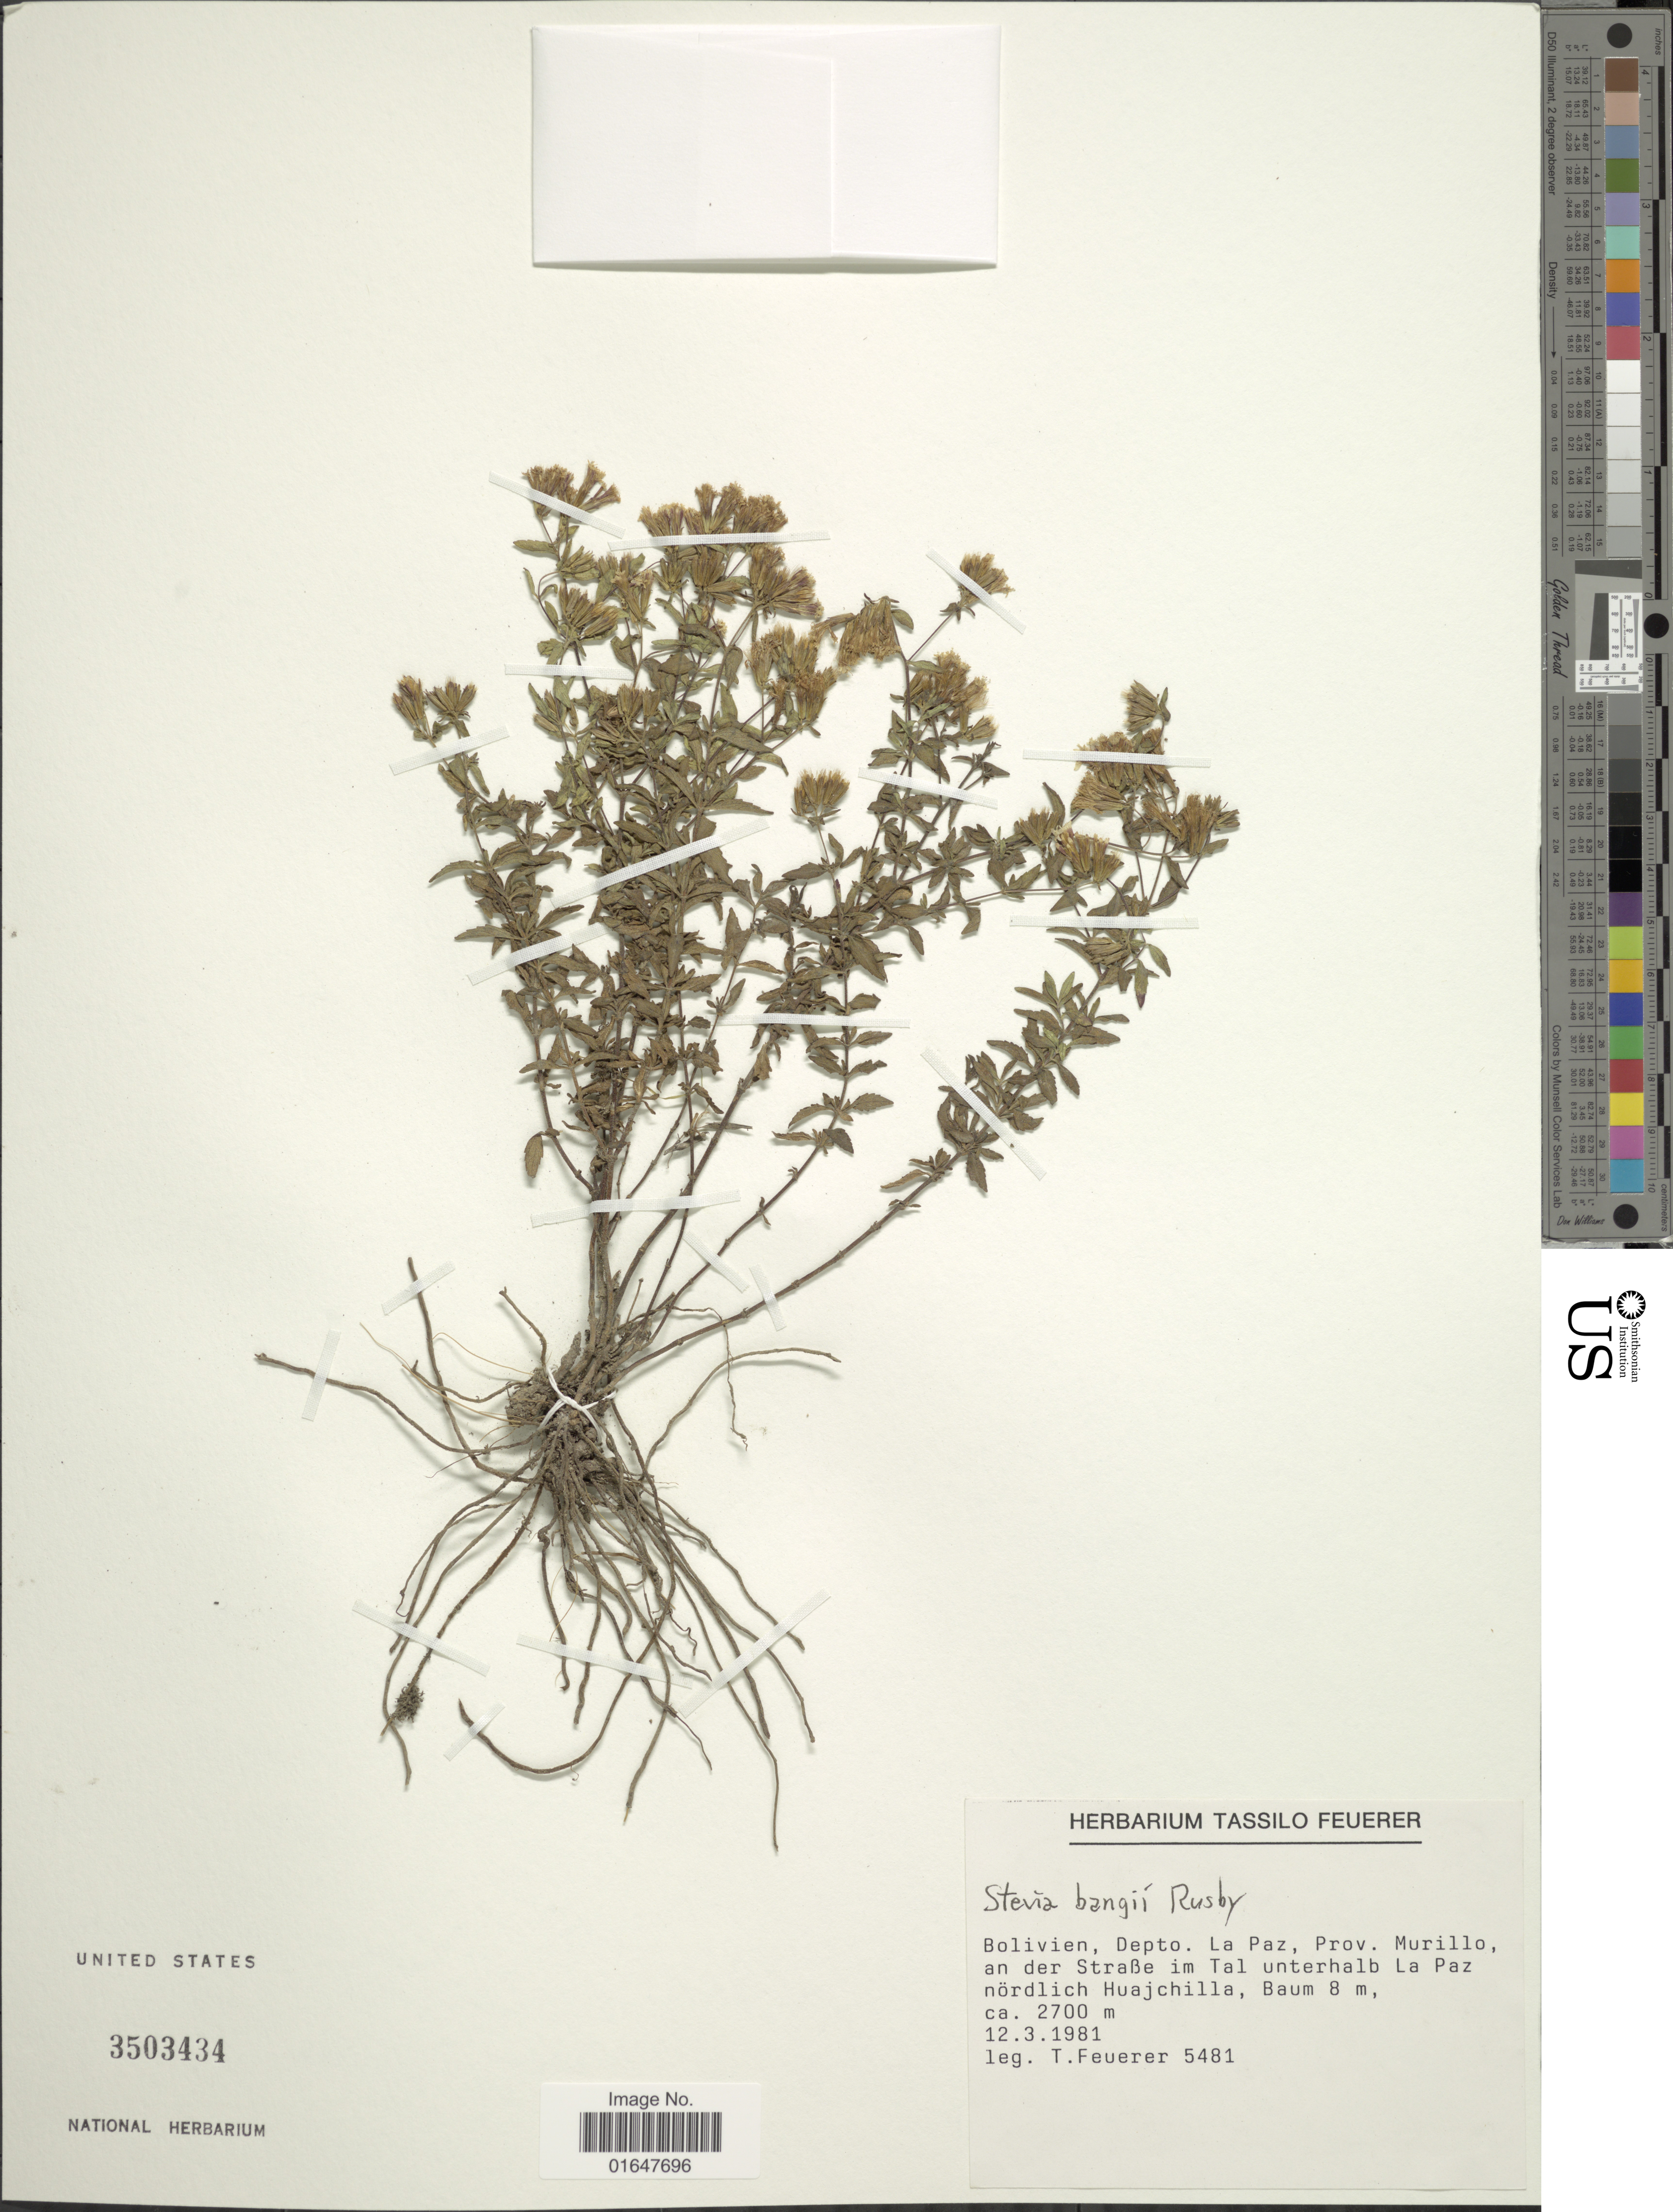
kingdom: Plantae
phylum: Tracheophyta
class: Magnoliopsida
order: Asterales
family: Asteraceae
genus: Stevia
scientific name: Stevia bangii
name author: Rusby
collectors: T. Feuerer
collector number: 5481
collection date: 1981-03-12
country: El Salvador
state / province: La Paz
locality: Bolivien, Prov. Murillo, an der Strabe im Tal unterhalb La Paz nordlich Huajchilla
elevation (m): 2700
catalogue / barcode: US 3503434